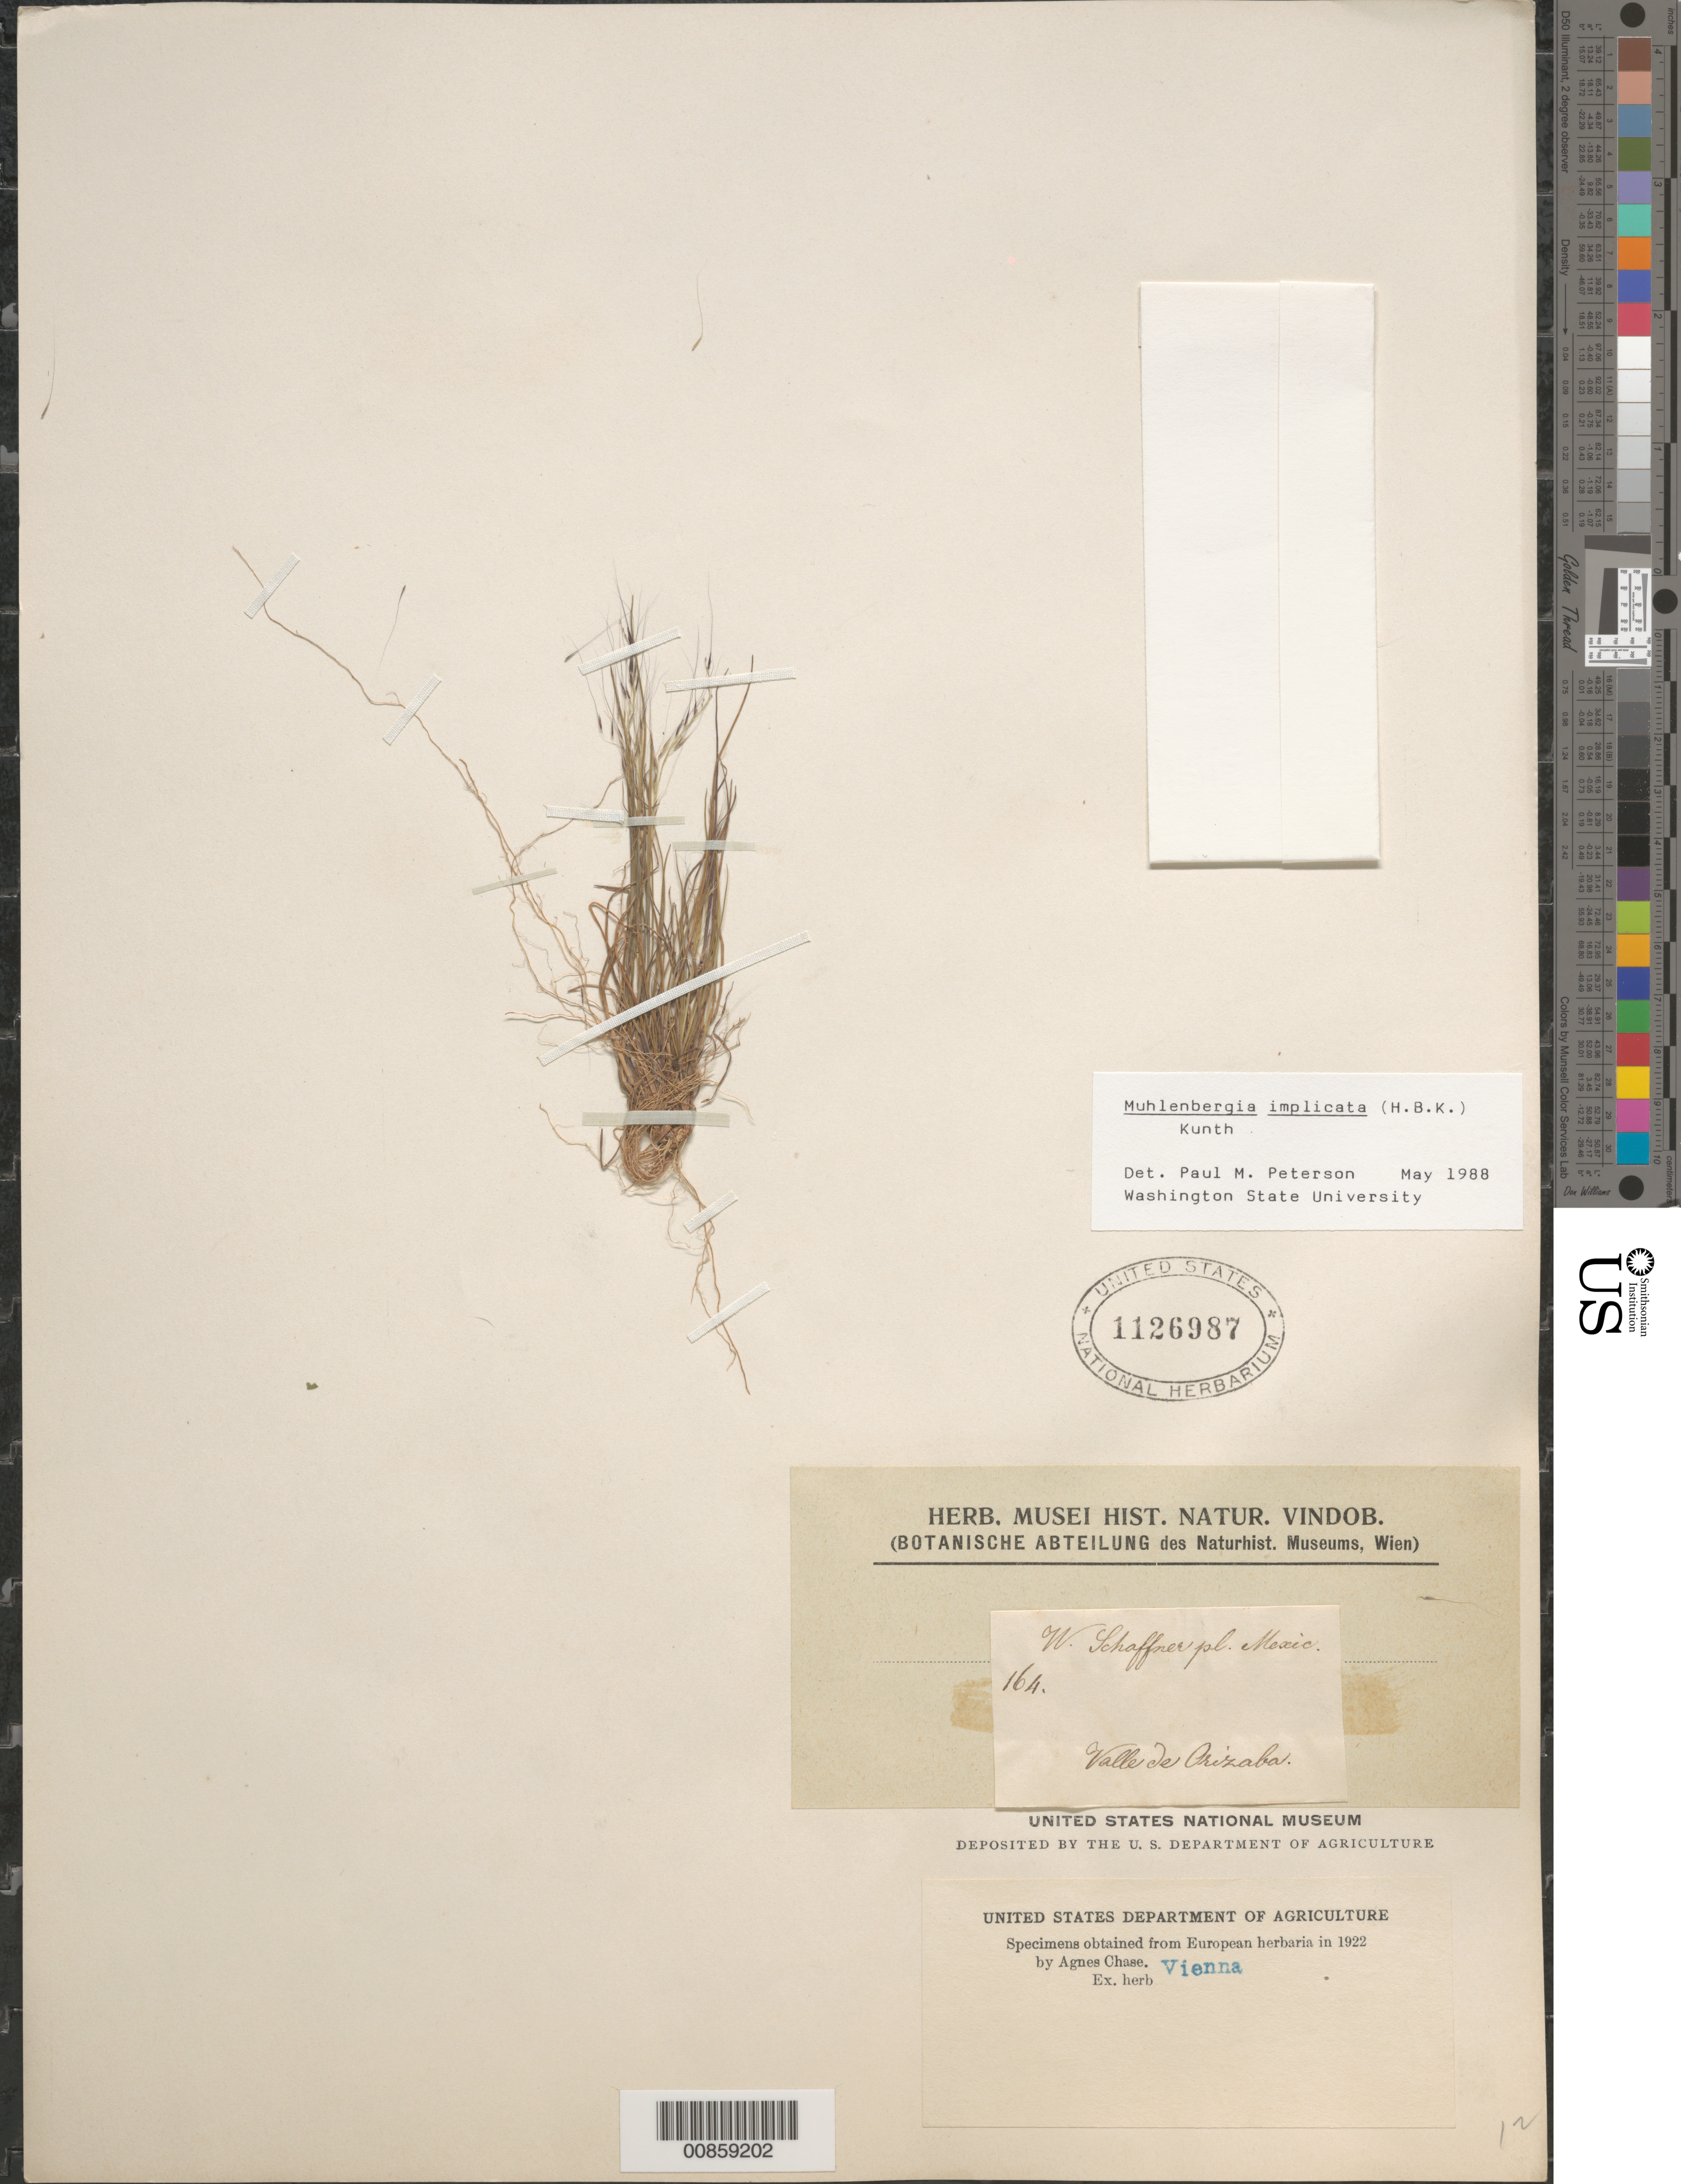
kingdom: Plantae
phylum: Tracheophyta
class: Liliopsida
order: Poales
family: Poaceae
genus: Muhlenbergia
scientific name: Muhlenbergia implicata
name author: (Kunth) Trin.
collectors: W. Schaffner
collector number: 164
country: Mexico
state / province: Veracruz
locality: Valle de Orizaba, Ver.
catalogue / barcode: US 1126987